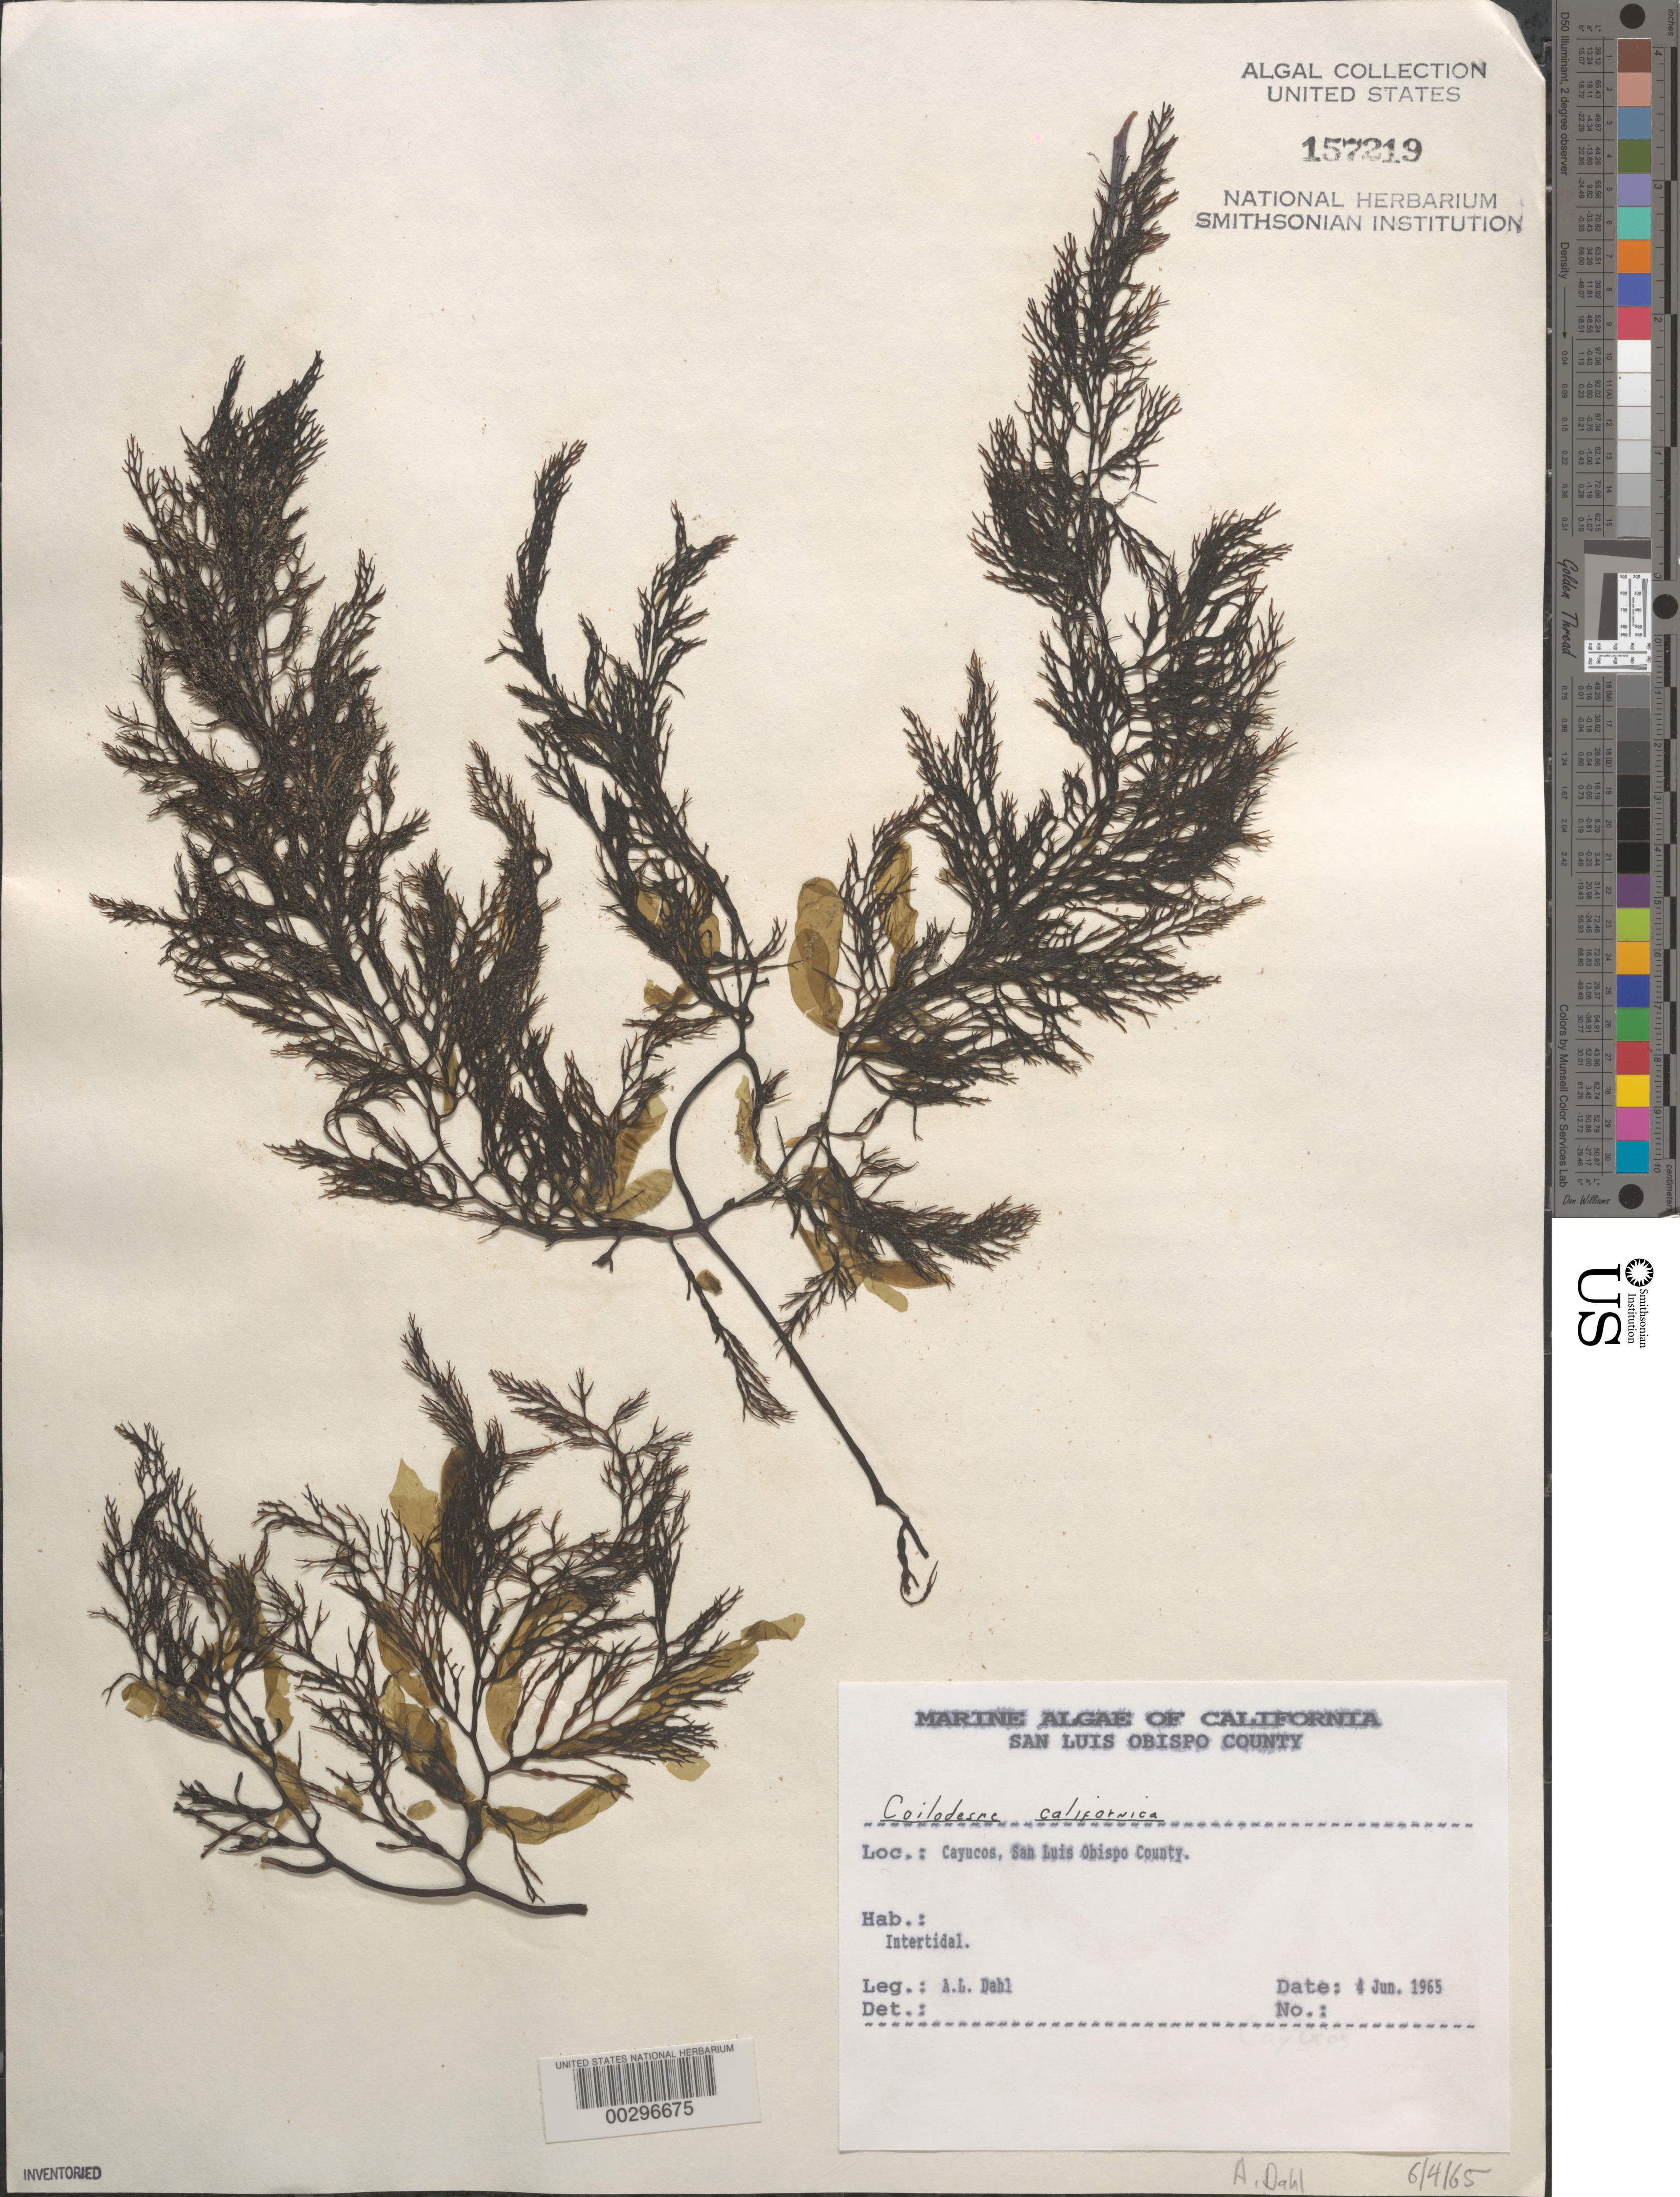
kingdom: Chromista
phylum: Ochrophyta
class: Phaeophyceae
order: Ectocarpales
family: Chordariaceae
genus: Coilodesme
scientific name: Coilodesme californica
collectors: A. Dahl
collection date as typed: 04 Jun 1965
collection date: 1965-06-04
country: United States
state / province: California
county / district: San Luis Obispo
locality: Cayucos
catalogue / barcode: US 157219